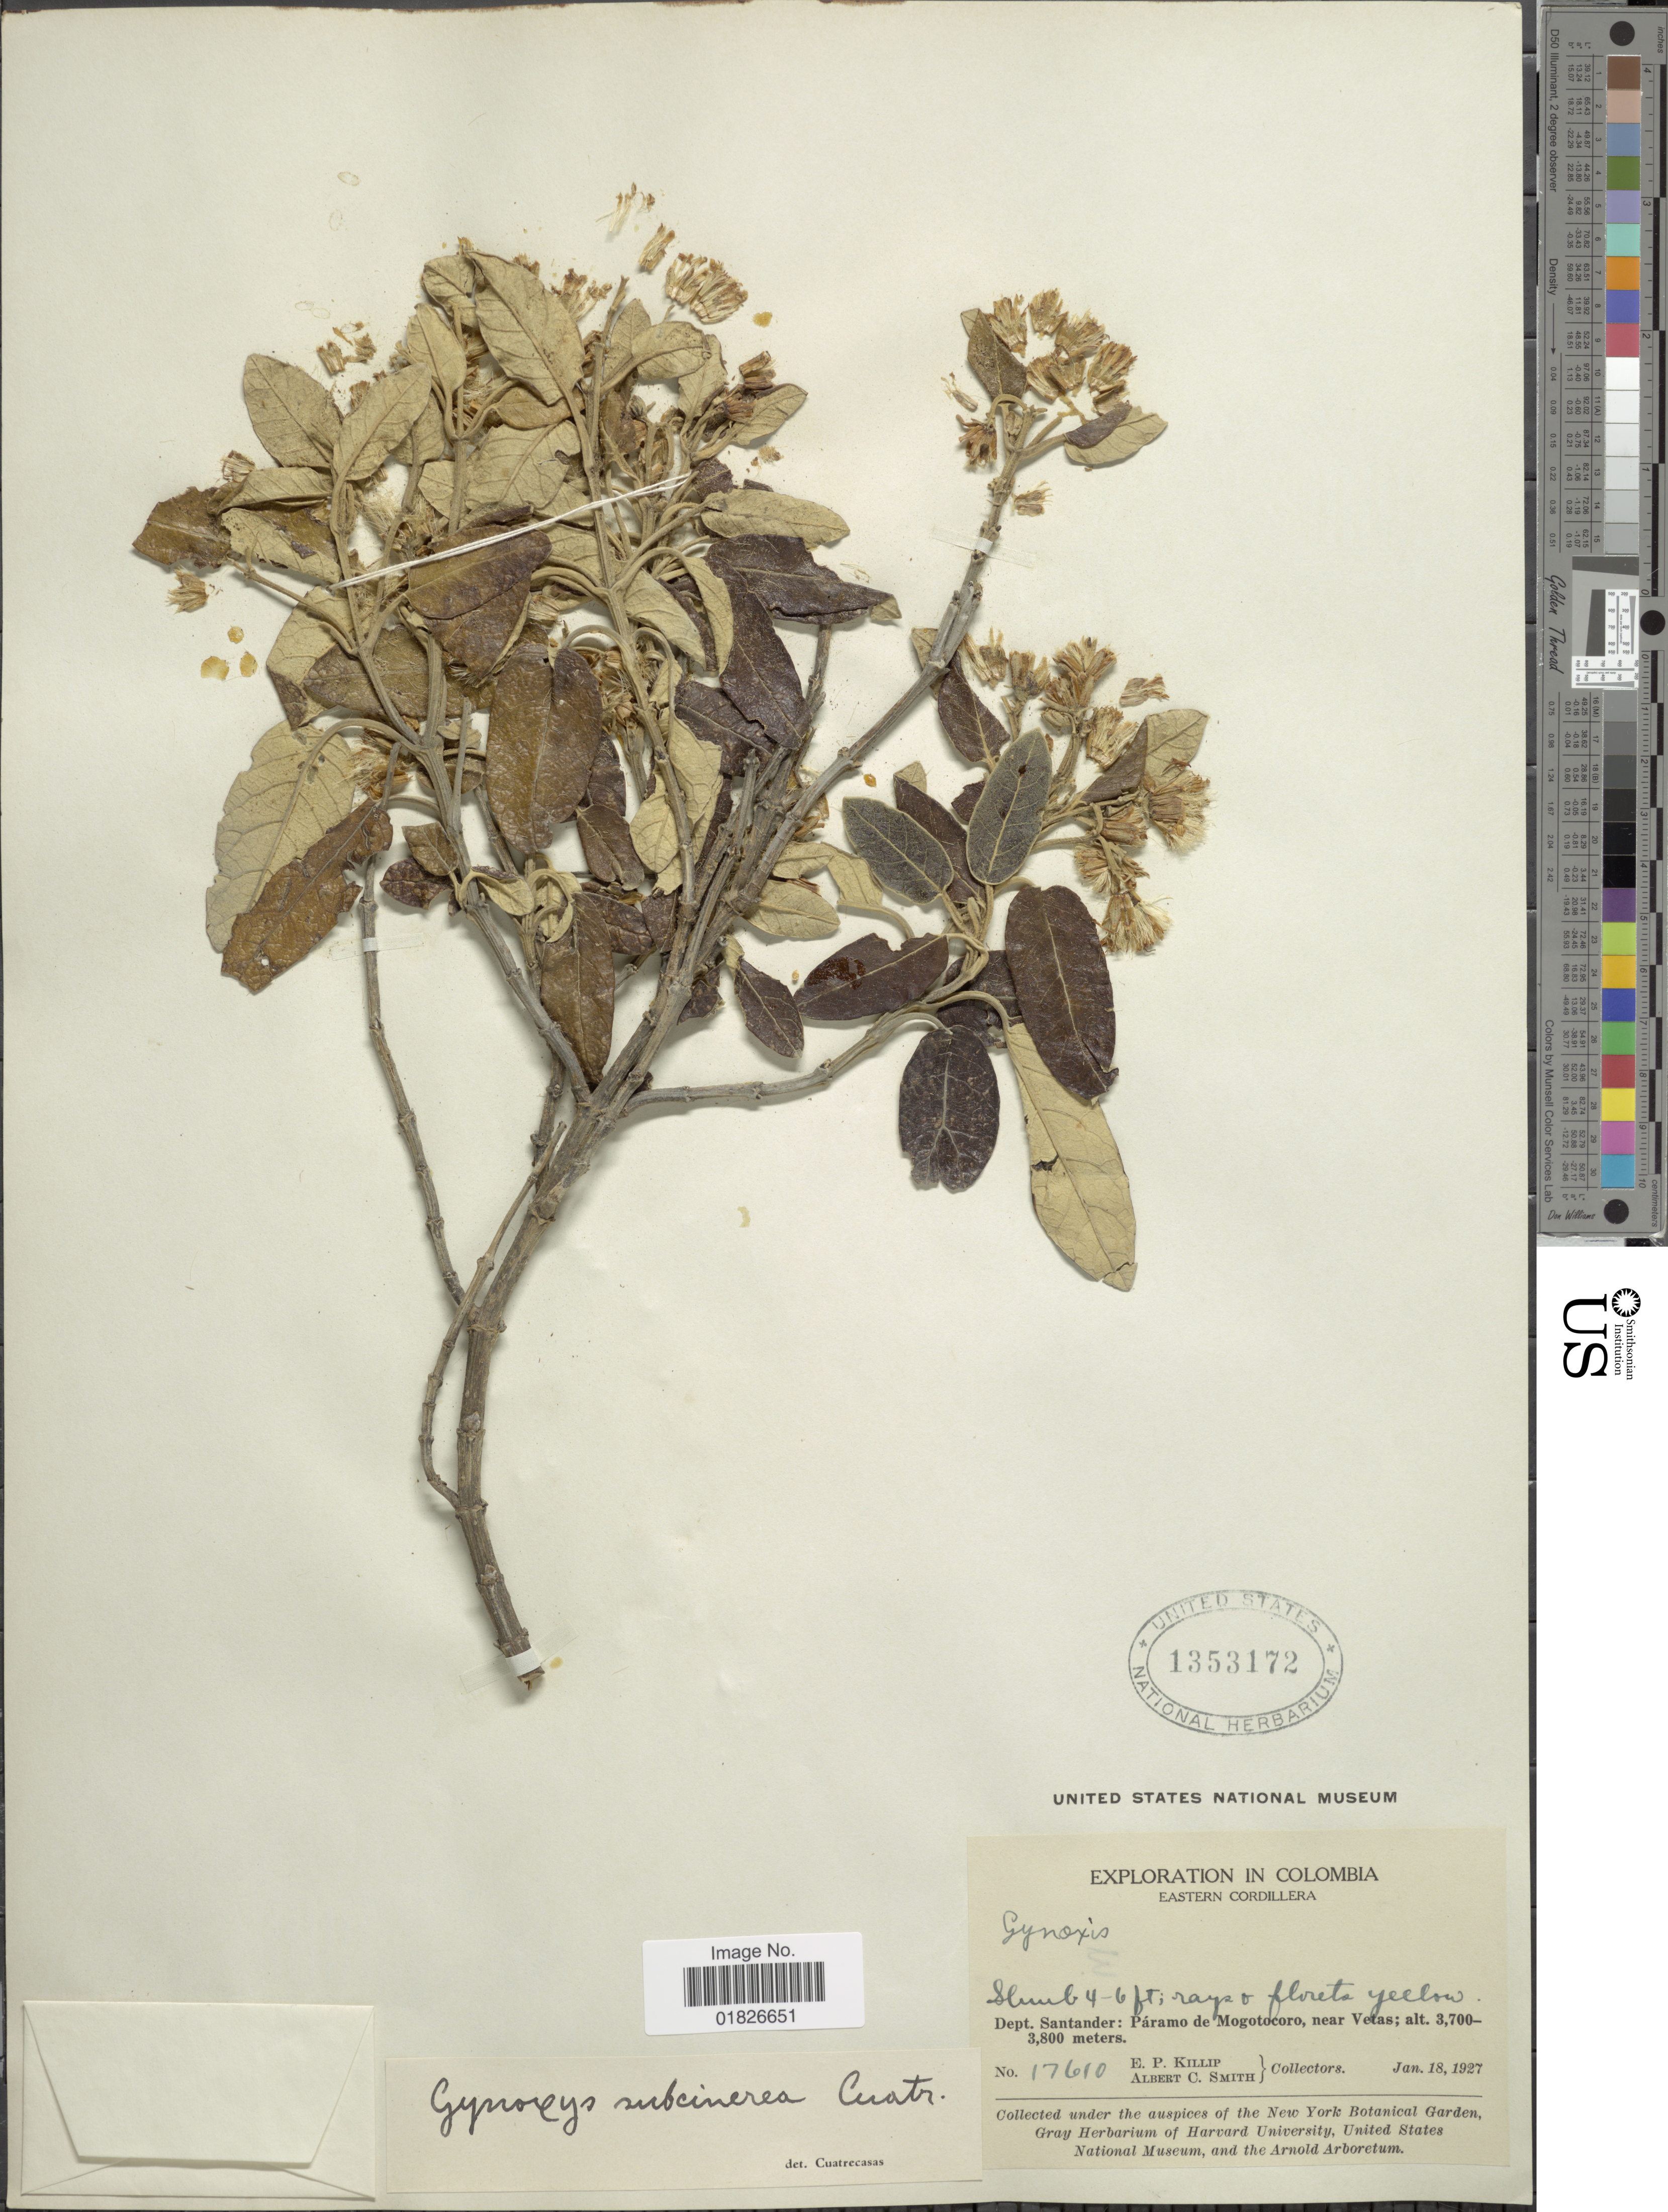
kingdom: Plantae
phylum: Tracheophyta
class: Magnoliopsida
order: Asterales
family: Asteraceae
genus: Gynoxys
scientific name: Gynoxys subcinerea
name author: Cuatrec.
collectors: E. P. Killip & A. C. Smith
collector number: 17610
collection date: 1927-01-18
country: Colombia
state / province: Santander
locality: Eastern Cordillera, Paramo de Mogotocoro, near Vetas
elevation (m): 3700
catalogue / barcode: US 1353172